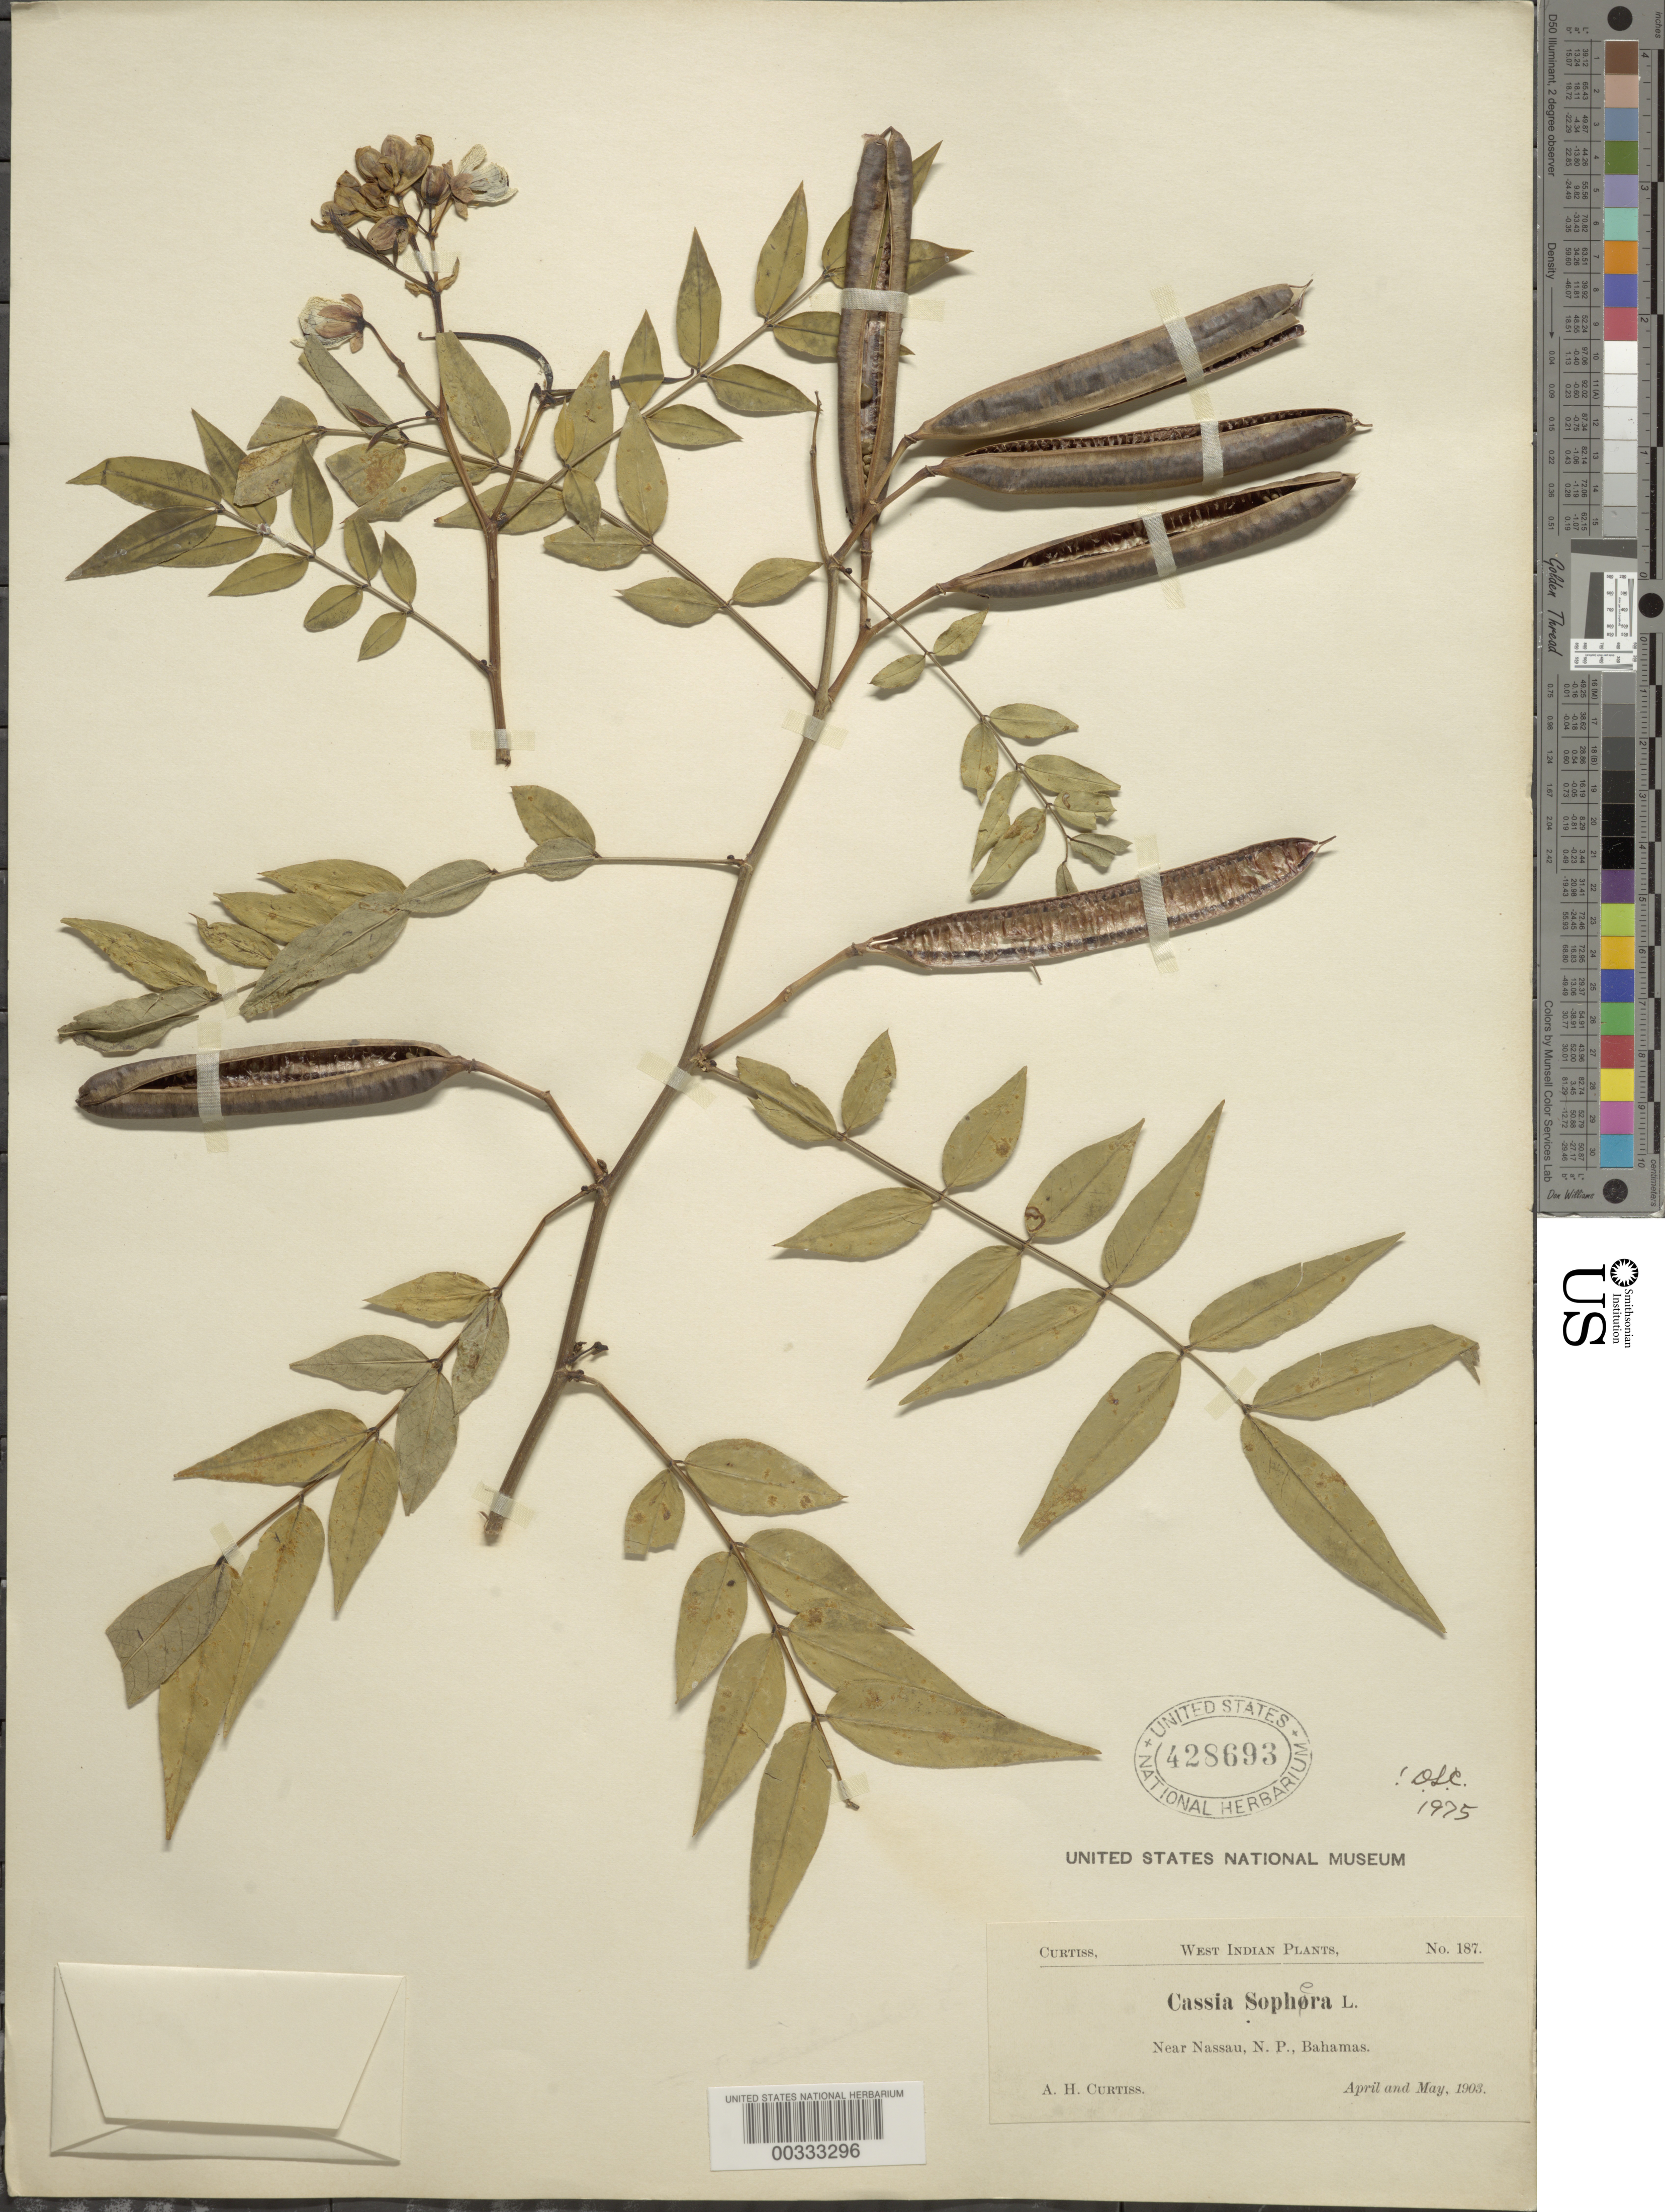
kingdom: Plantae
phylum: Tracheophyta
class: Magnoliopsida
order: Fabales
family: Fabaceae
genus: Senna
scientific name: Senna sophera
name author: (L.) Roxb.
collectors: A. H. Curtiss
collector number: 187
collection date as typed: Apr 1903 and -- May 1903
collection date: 1903-04,1903-05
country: Bahamas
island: New Providence Island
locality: Near nassau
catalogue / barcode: US 428693